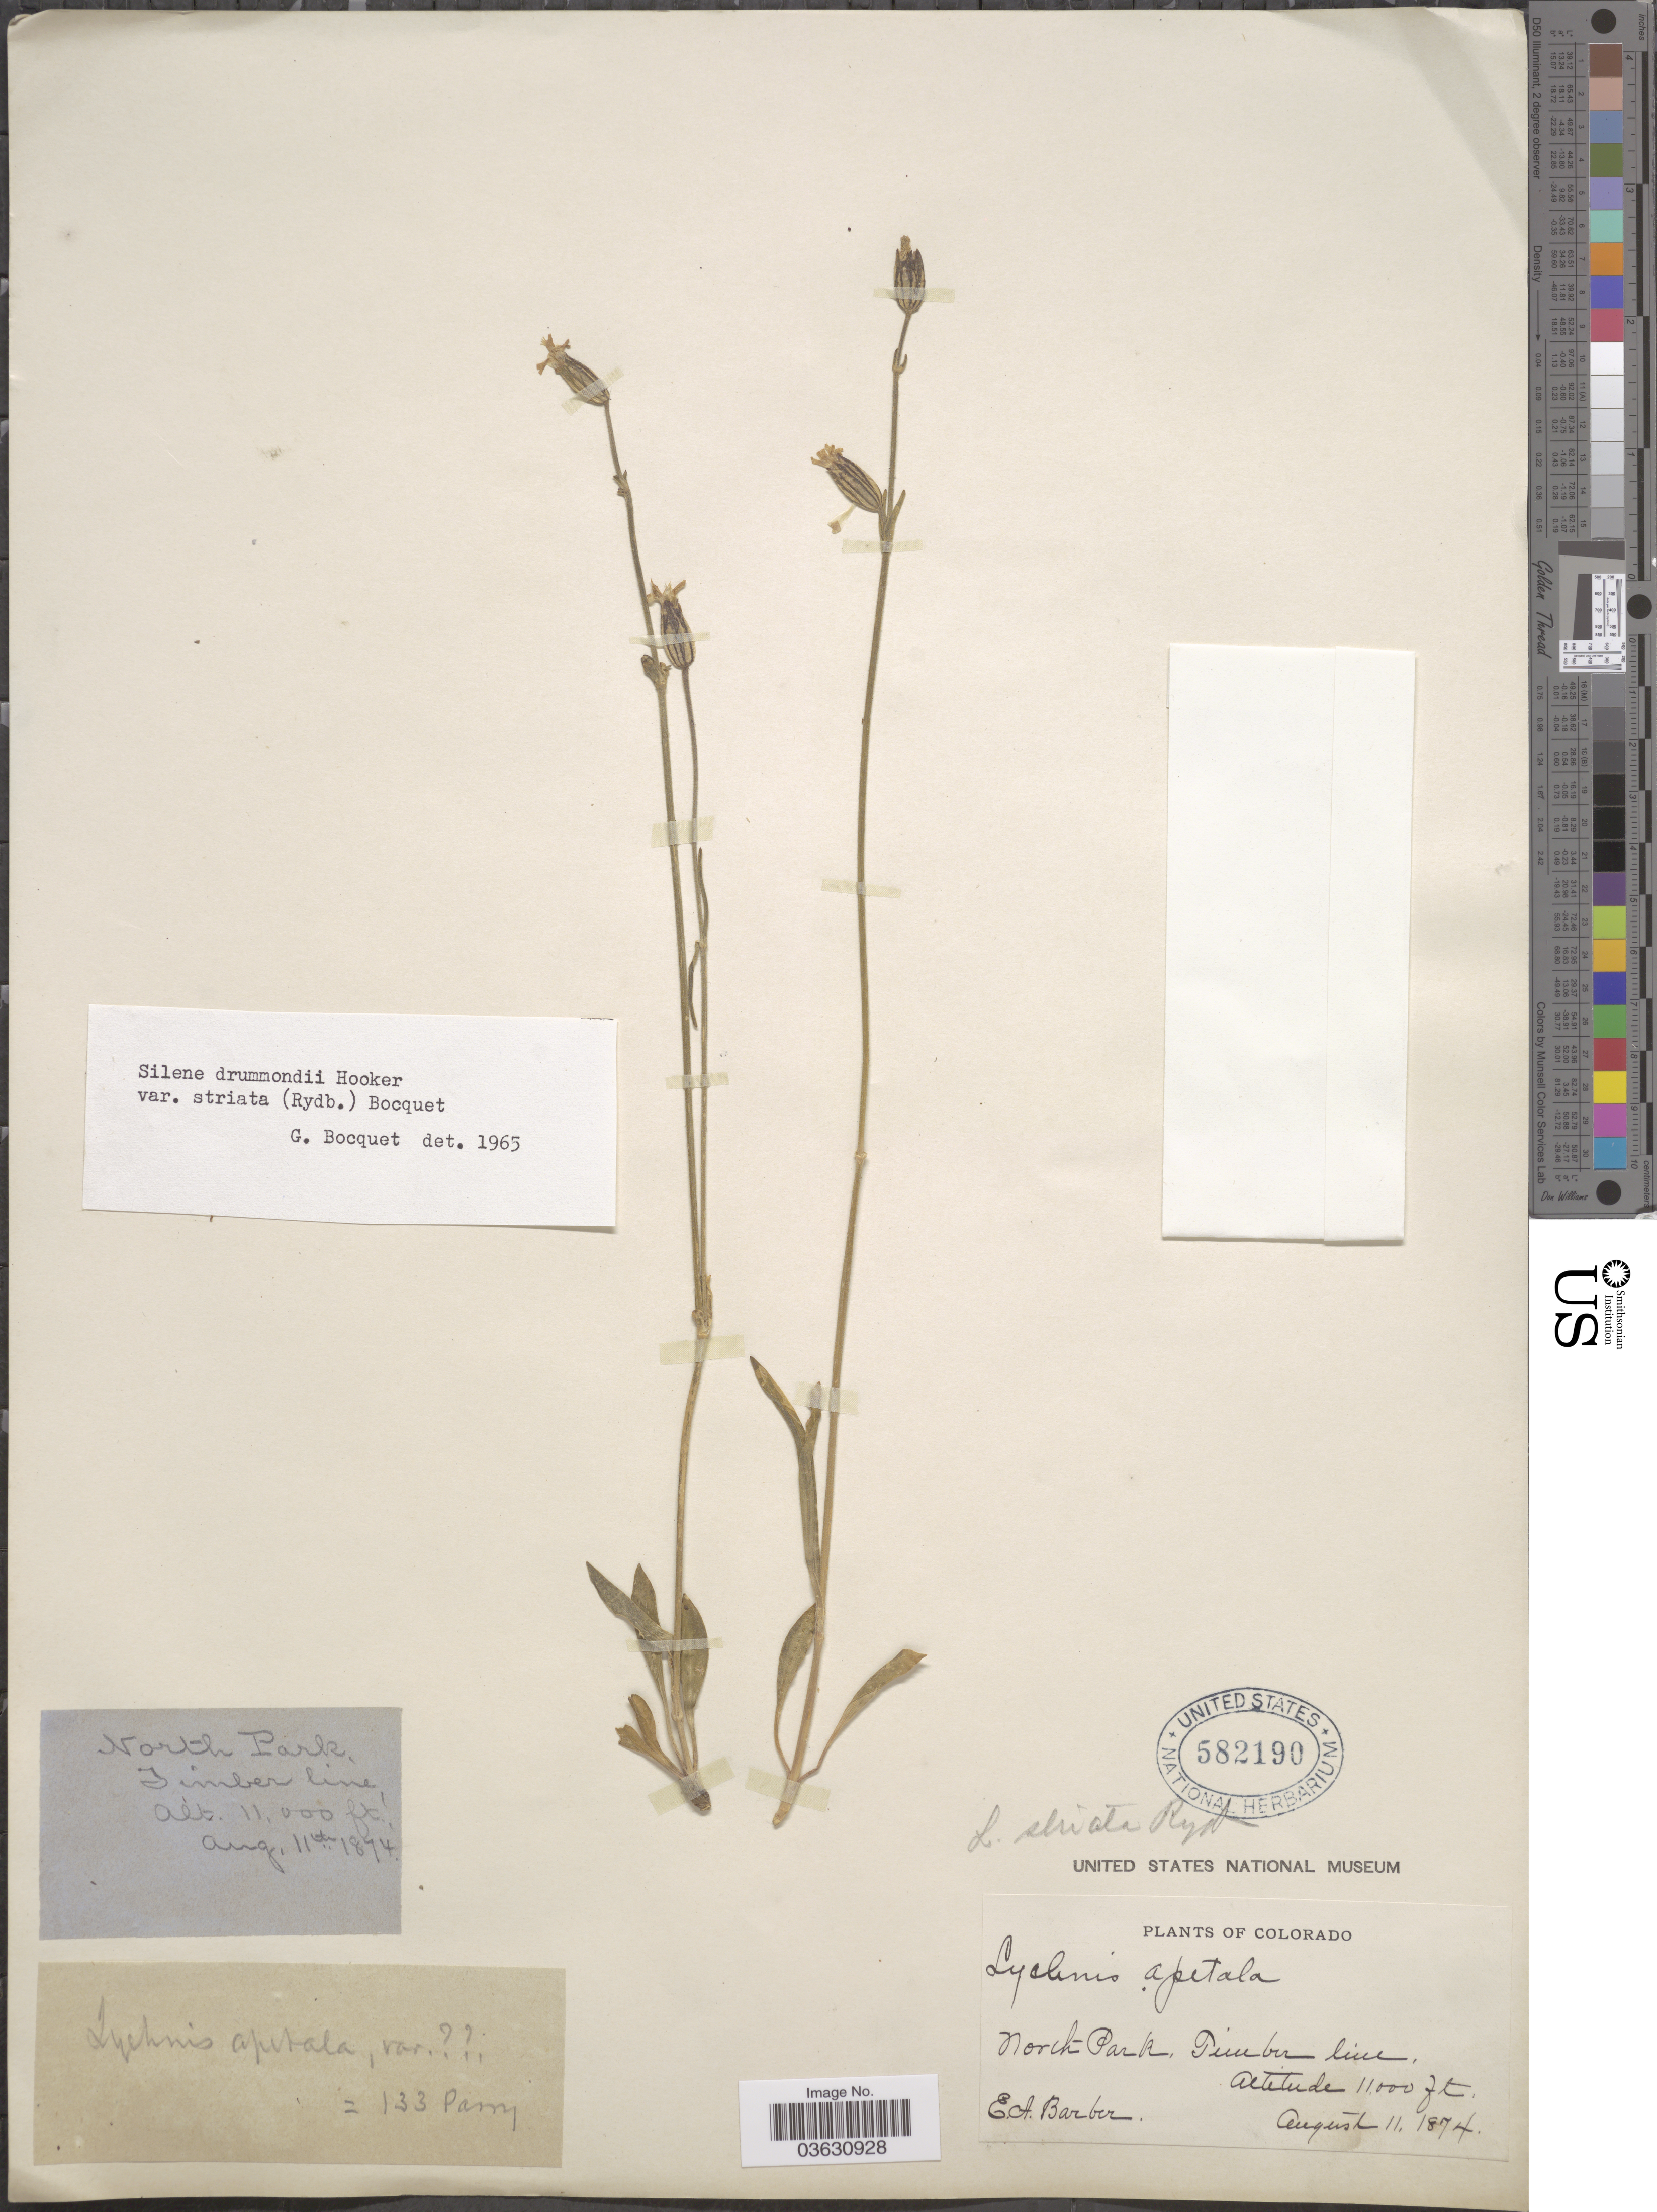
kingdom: Plantae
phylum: Tracheophyta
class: Magnoliopsida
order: Caryophyllales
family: Caryophyllaceae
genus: Silene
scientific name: Silene drummondii var. striata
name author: (Rydb.) Bocquet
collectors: E. Barber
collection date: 1874-08-11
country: United States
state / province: Colorado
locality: North Park, Timber line.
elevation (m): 3353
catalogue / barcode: US 582190